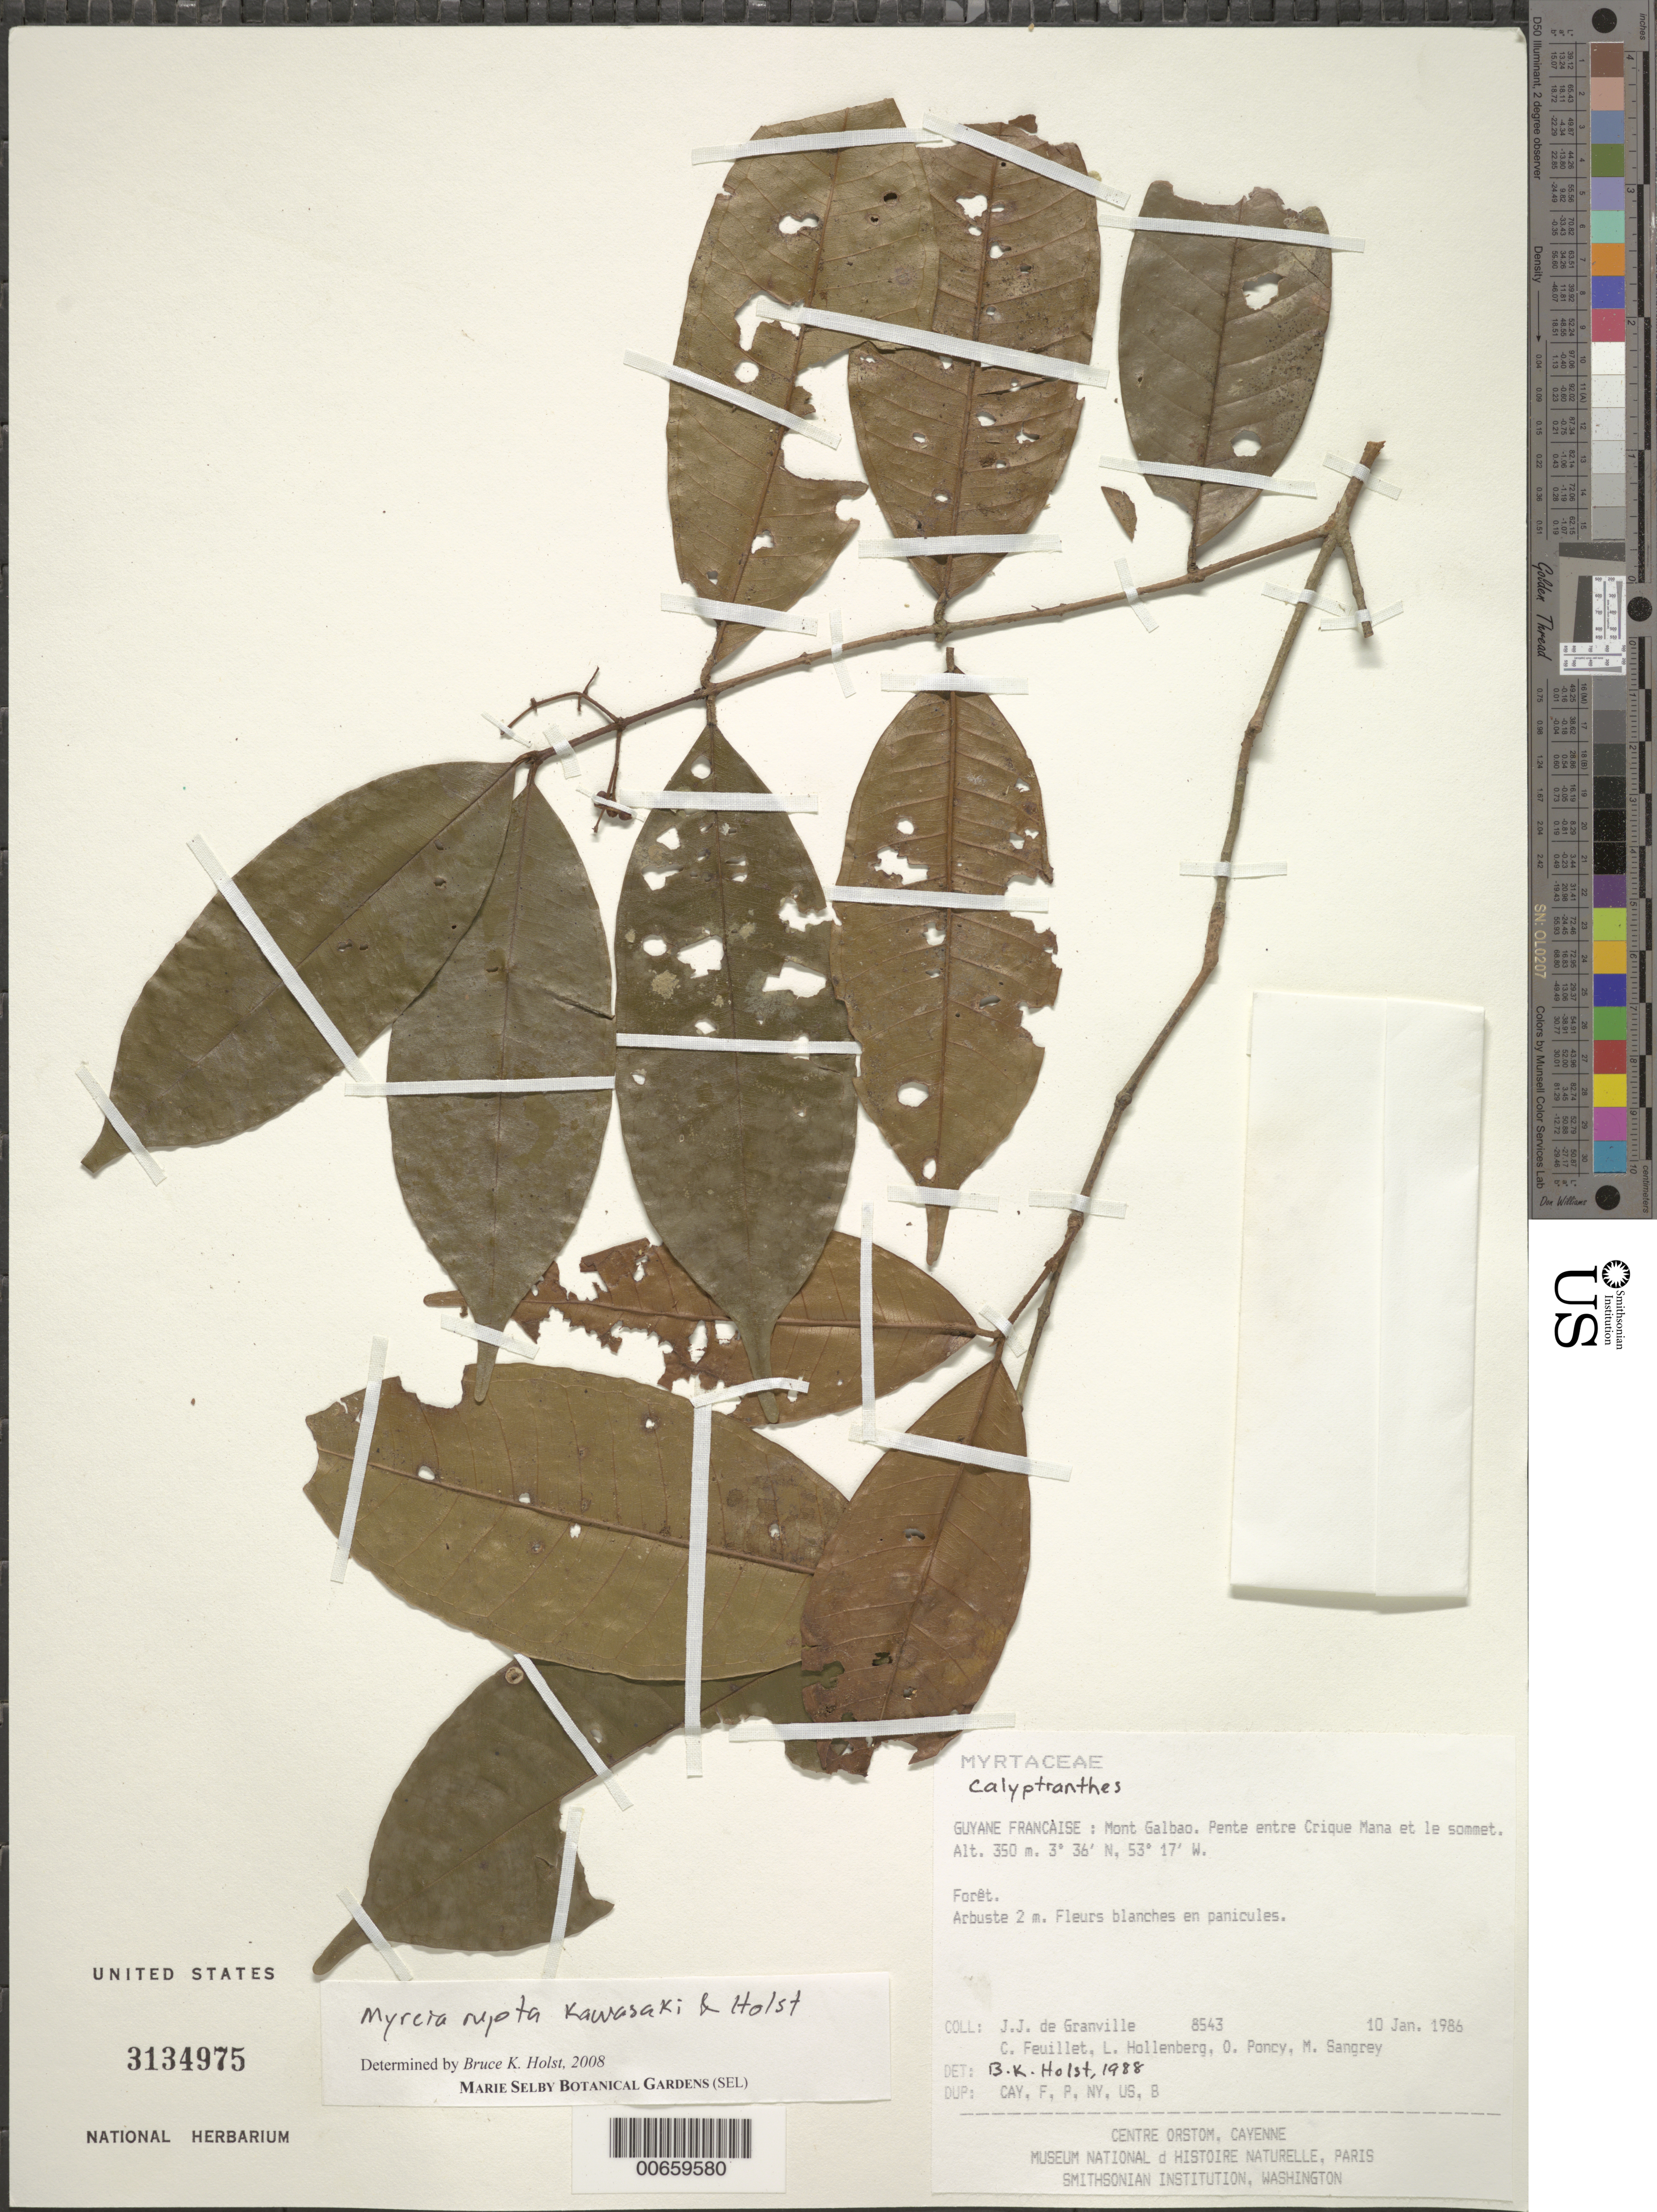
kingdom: Plantae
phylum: Tracheophyta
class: Magnoliopsida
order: Myrtales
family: Myrtaceae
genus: Myrcia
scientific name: Myrcia rupta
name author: M.L. Kawas. & B. Holst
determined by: Holst, Bruce K.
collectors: J.-J. de Granville, C. Feuillet, L. Hollenberg, O. Poncy & M. S. Sangrey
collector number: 8543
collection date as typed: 10-Jan-86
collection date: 1986-01-10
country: French Guiana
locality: Mont Galbao. Pente entre Crique Mana et le sommet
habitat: Forêt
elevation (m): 350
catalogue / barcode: US 3134975